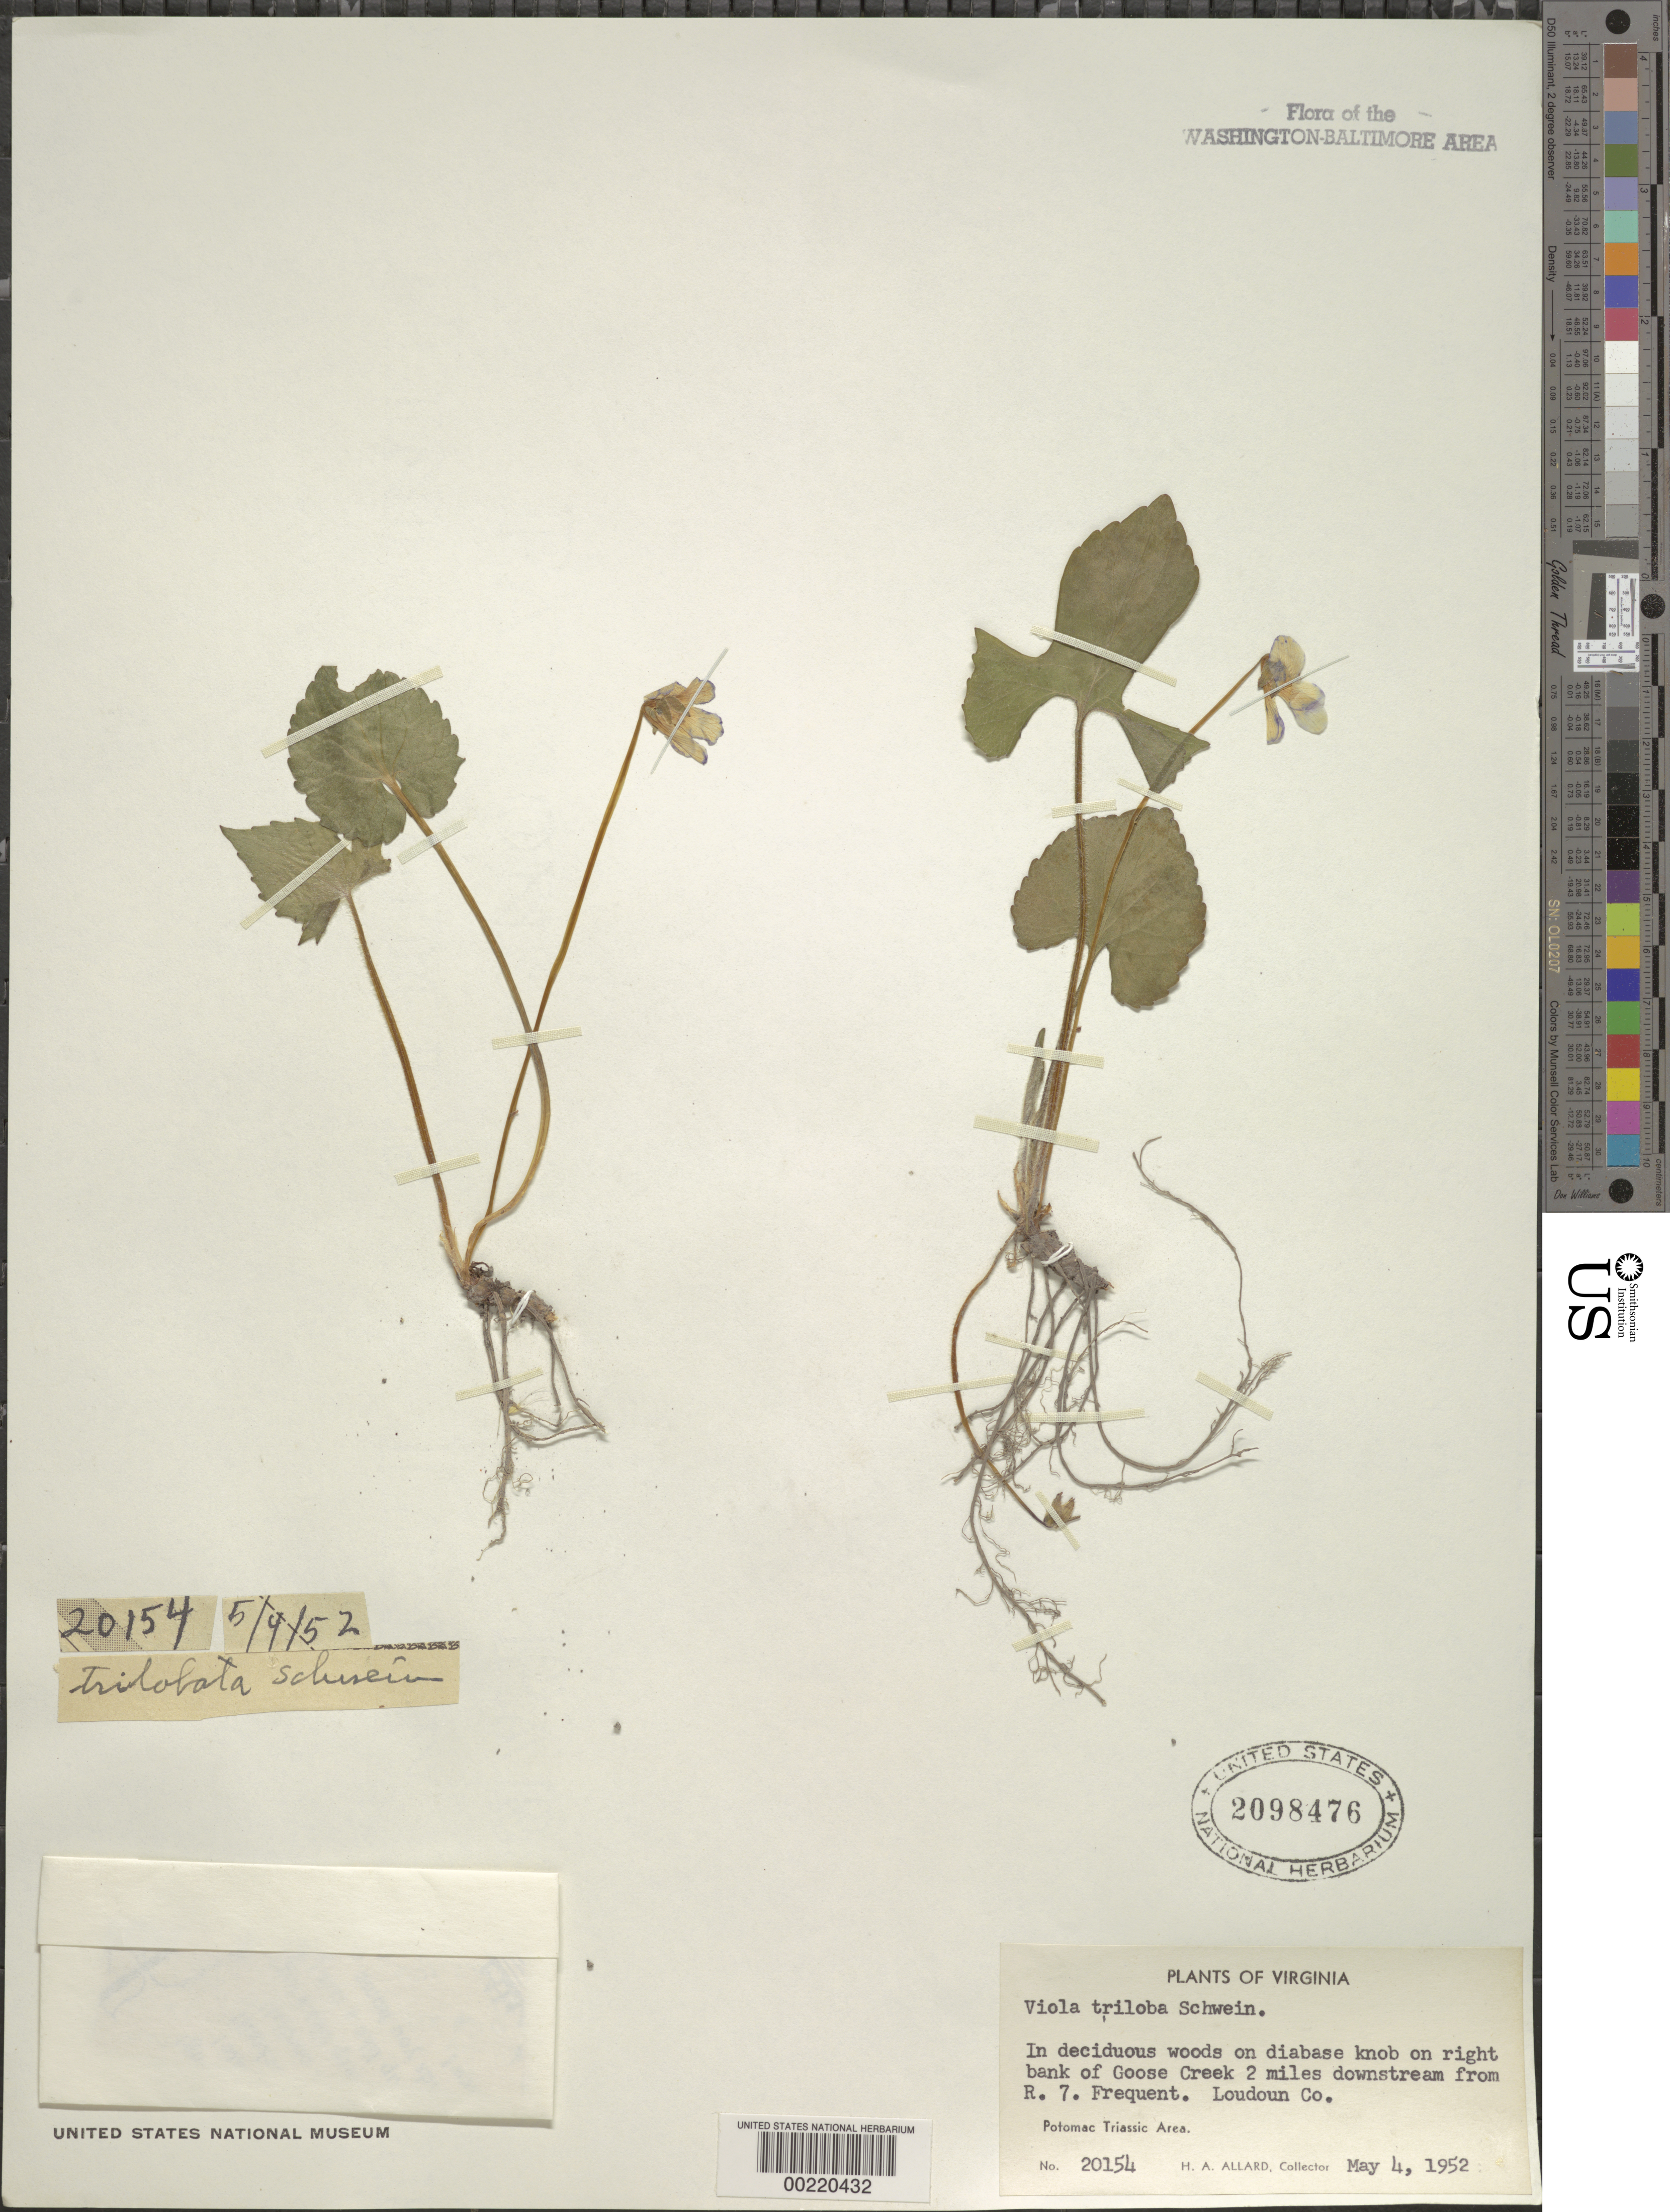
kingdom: Plantae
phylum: Tracheophyta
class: Magnoliopsida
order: Malpighiales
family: Violaceae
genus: Viola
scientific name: Viola palmata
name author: L.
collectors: H. A. Allard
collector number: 20154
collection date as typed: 04 May 1952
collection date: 1952-05-04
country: United States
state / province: Virginia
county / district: Loudoun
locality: Downstream from Route 7 on Goose Creek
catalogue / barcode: US 2098476